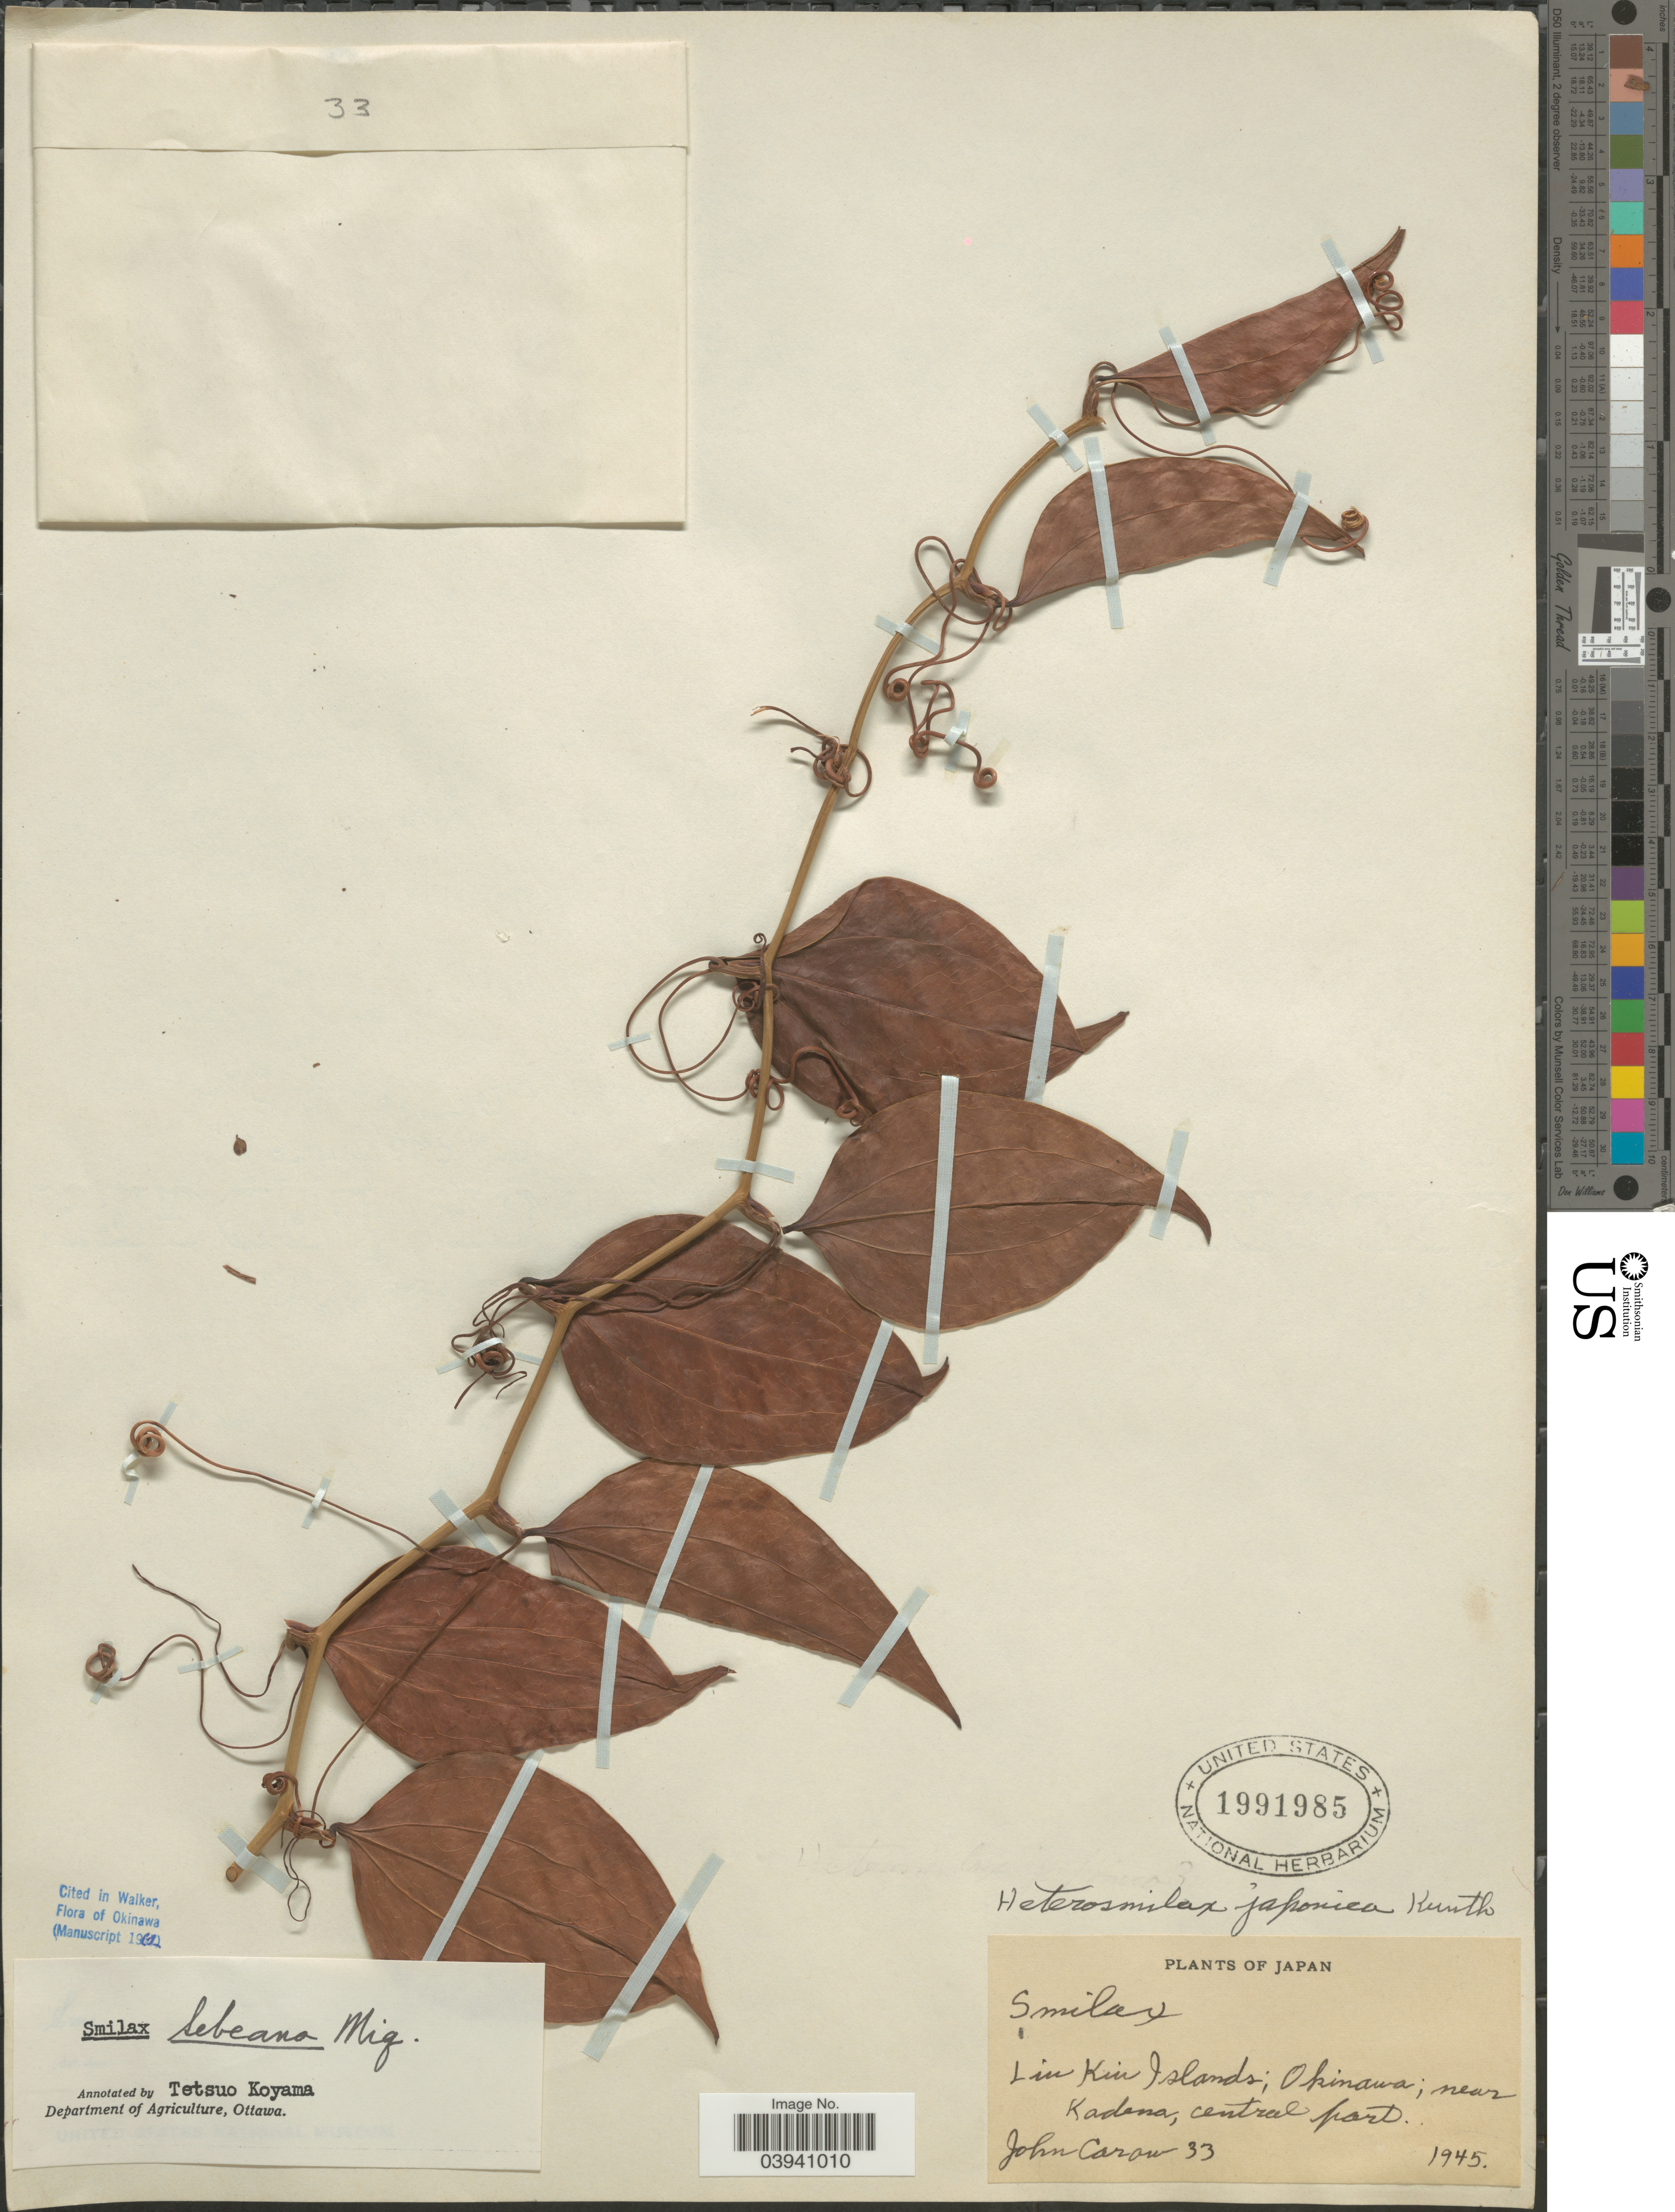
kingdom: Plantae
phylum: Tracheophyta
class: Liliopsida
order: Liliales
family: Smilacaceae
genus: Smilax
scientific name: Smilax sebeana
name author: Miq.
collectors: J. Carow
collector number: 33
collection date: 1945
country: Japan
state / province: Okinawa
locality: Liu Kiu Islands; Okinawa; near Kadena, central port.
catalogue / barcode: US 1991985